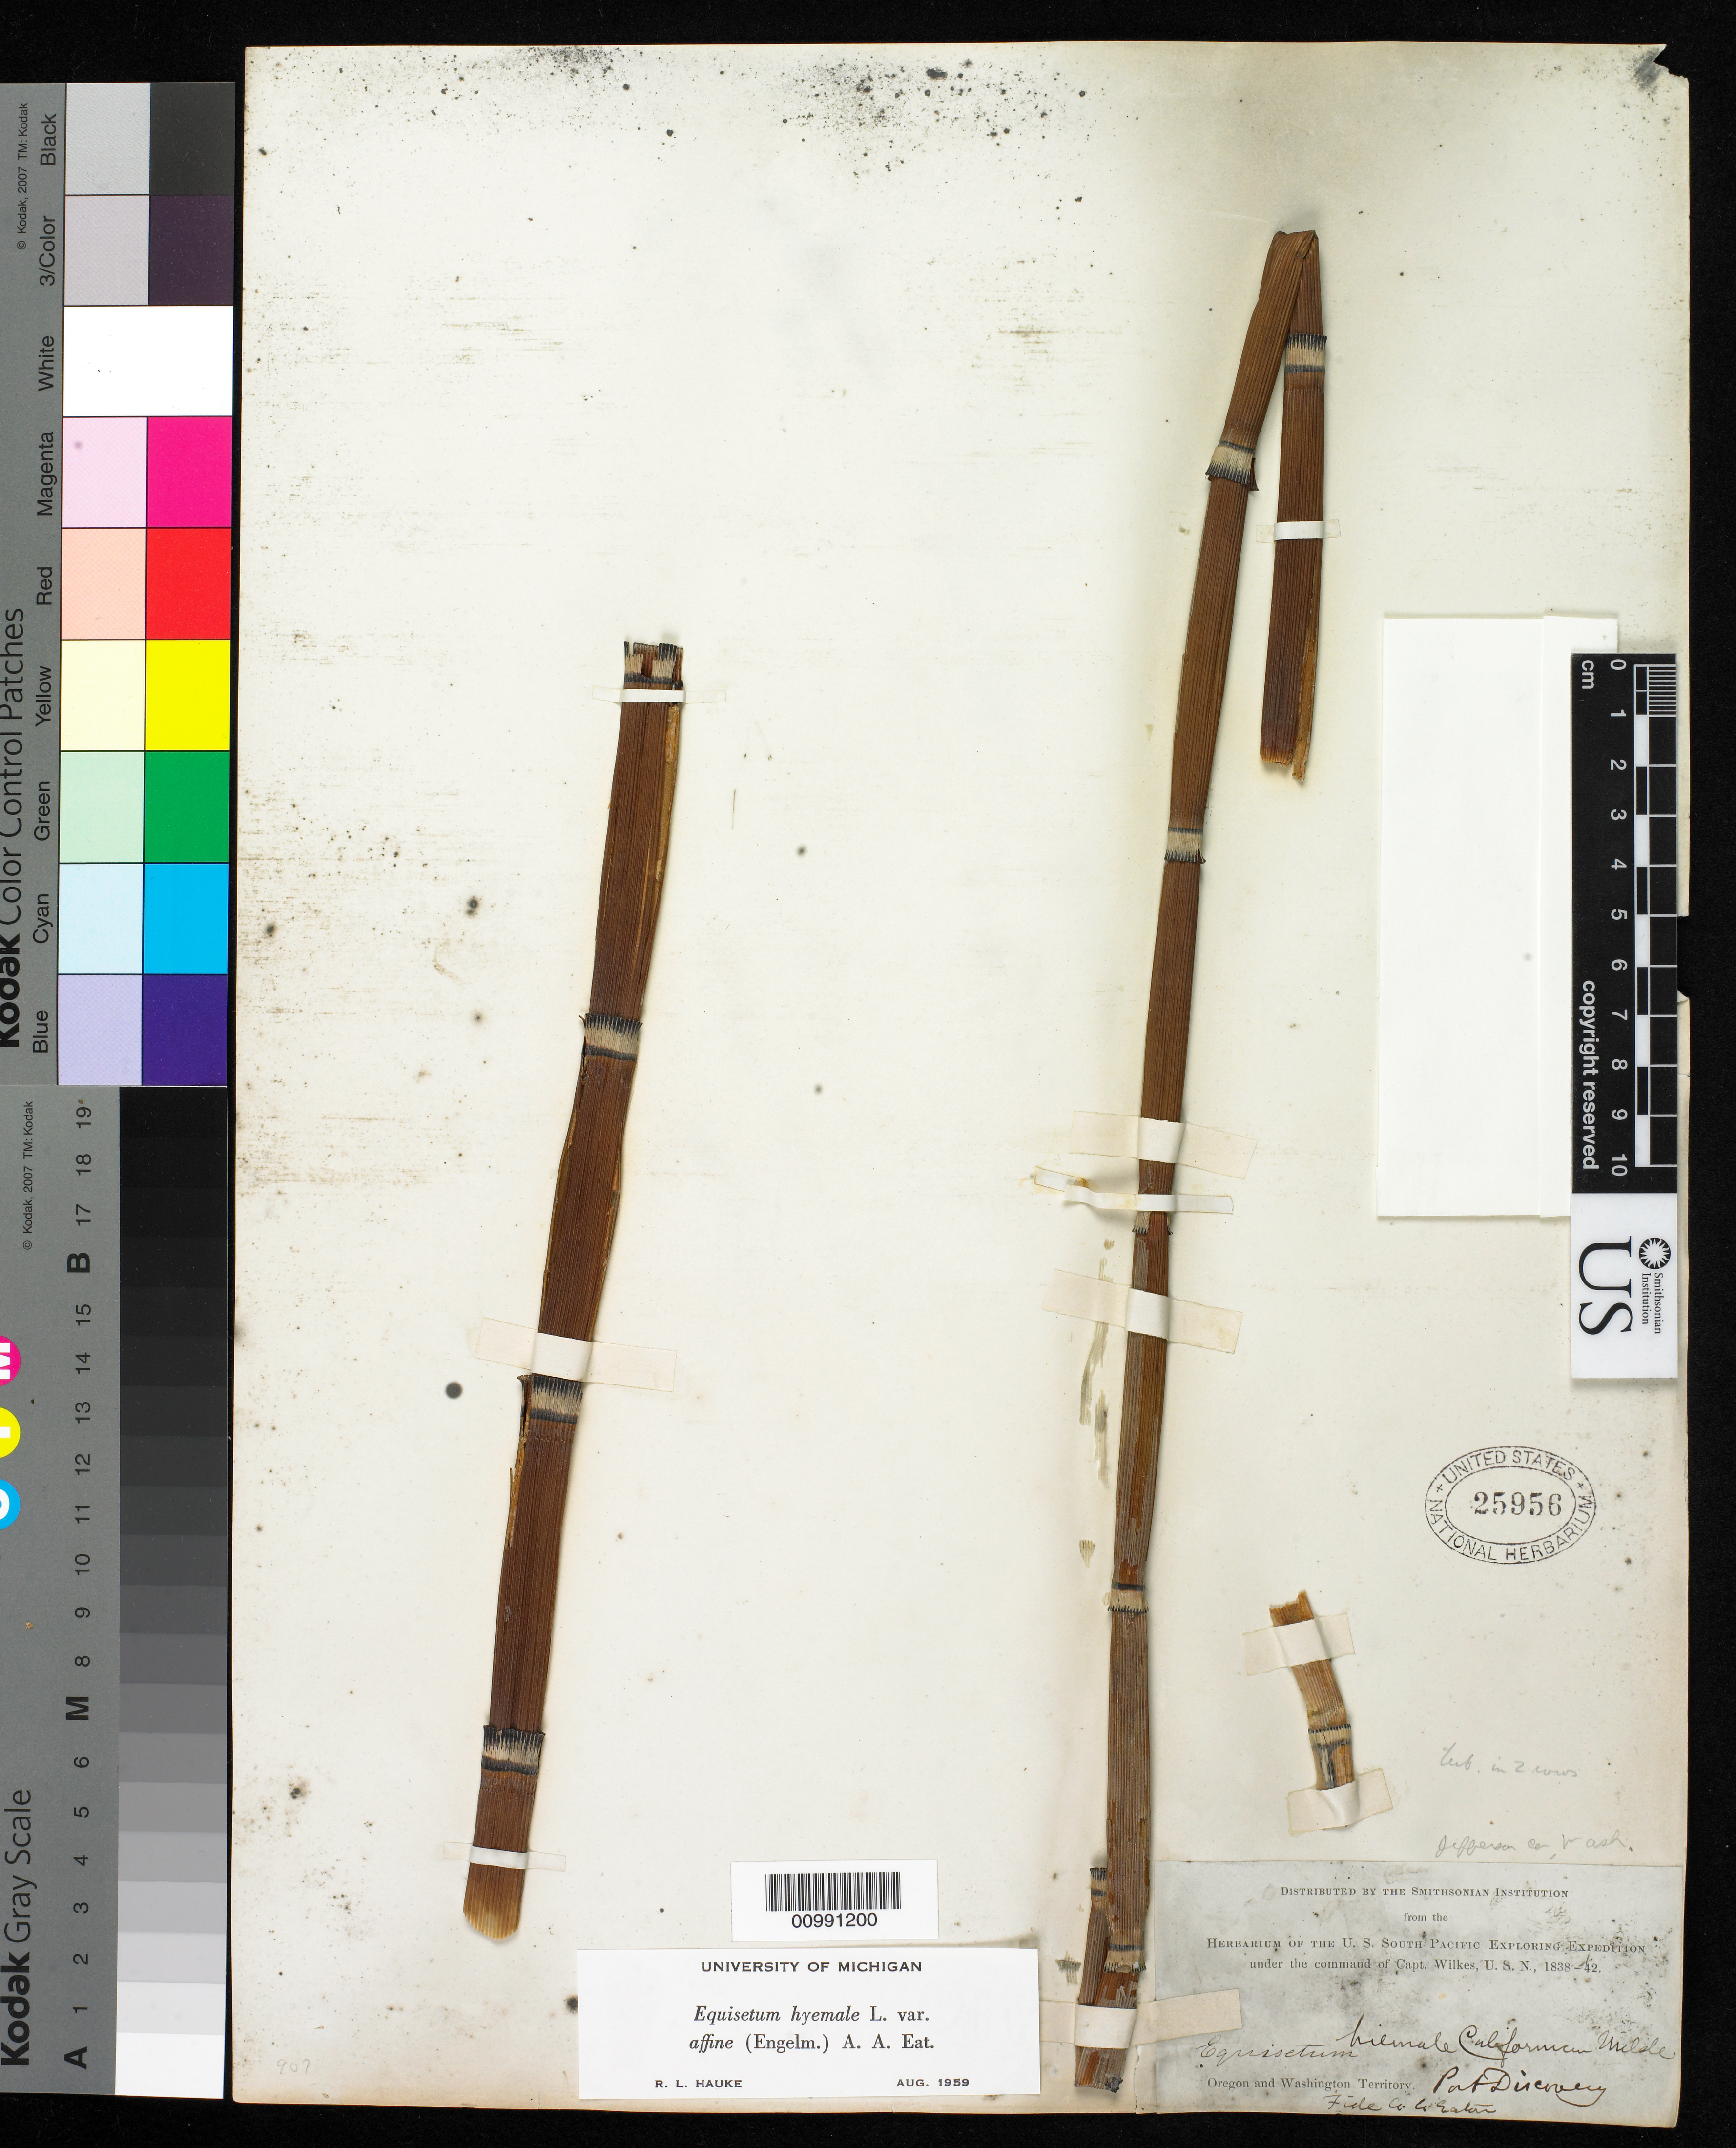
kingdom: Plantae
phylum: Tracheophyta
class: Polypodiopsida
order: Equisetales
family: Equisetaceae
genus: Equisetum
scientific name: Equisetum hyemale var. affine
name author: (Engelm.) A.A. Eaton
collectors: Wilkes Explor. Exped.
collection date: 1838/1842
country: United States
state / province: Washington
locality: Port Discovery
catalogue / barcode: US 25956